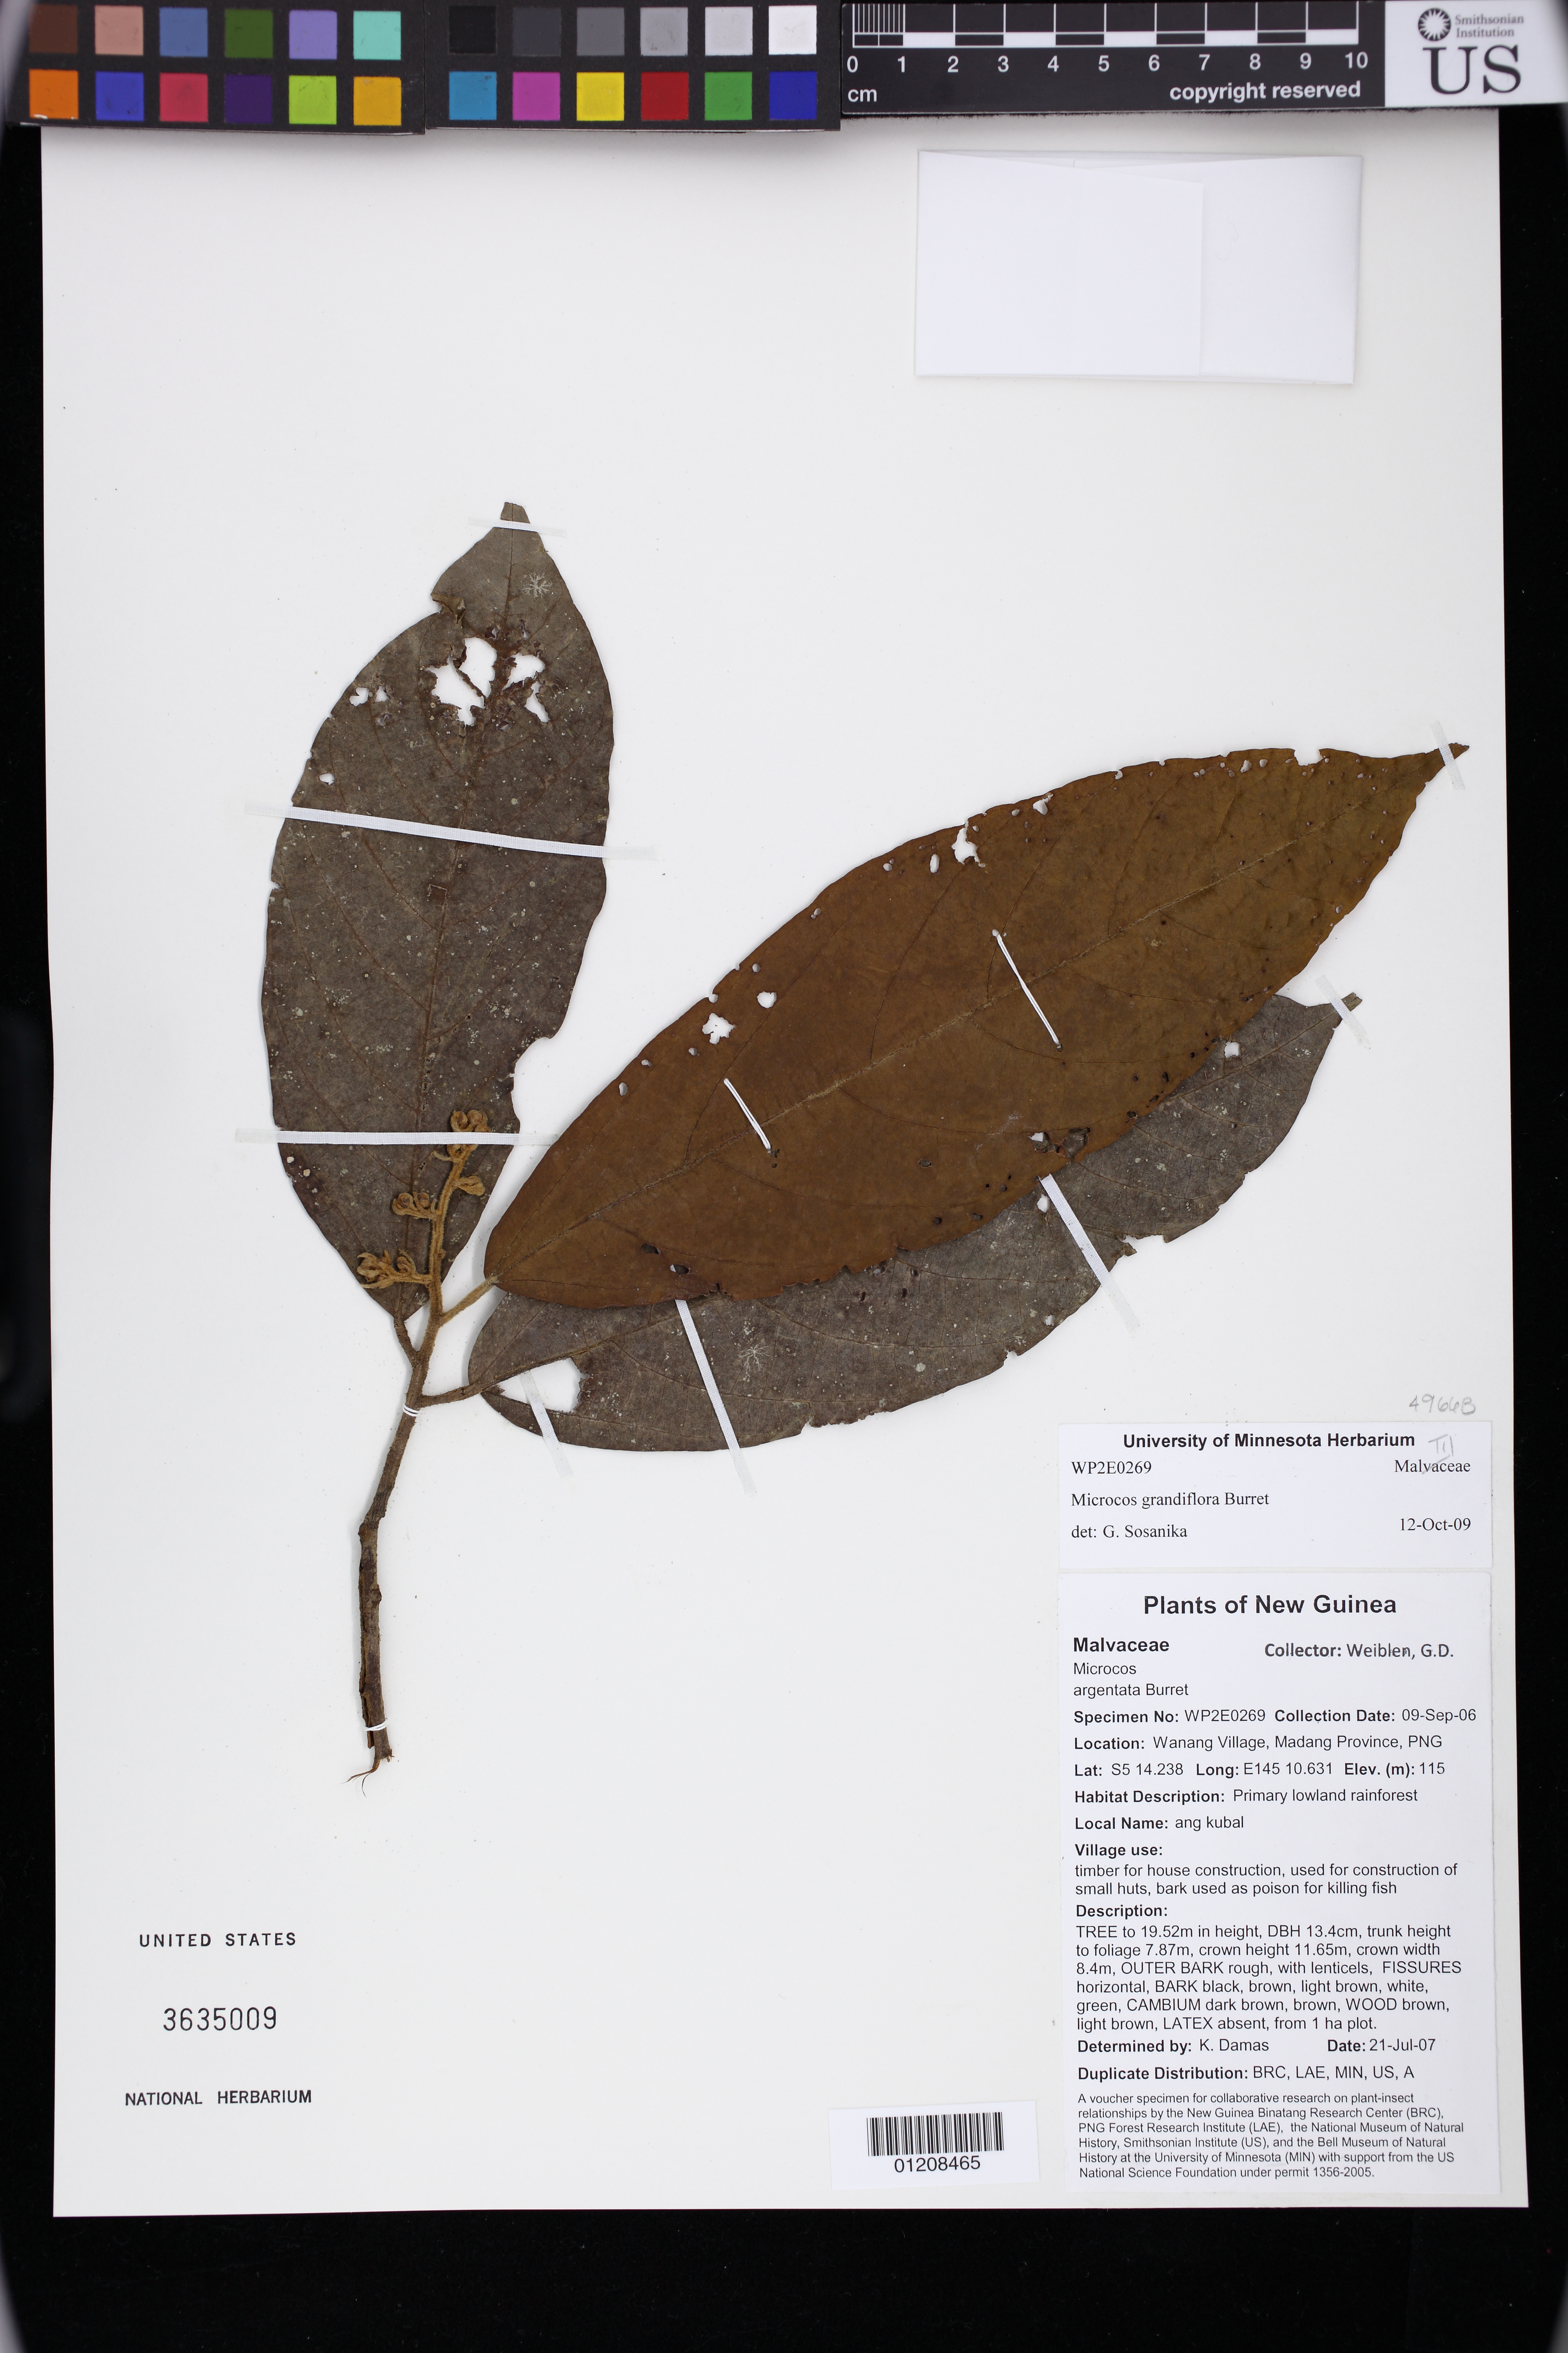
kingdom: Plantae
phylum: Tracheophyta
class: Magnoliopsida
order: Malvales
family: Malvaceae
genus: Microcos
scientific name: Microcos grandiflora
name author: Burret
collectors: G. D. Weiblen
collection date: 2006-09-09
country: Papua New Guinea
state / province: Madang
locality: Wanang Village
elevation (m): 115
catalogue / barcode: US 3635009